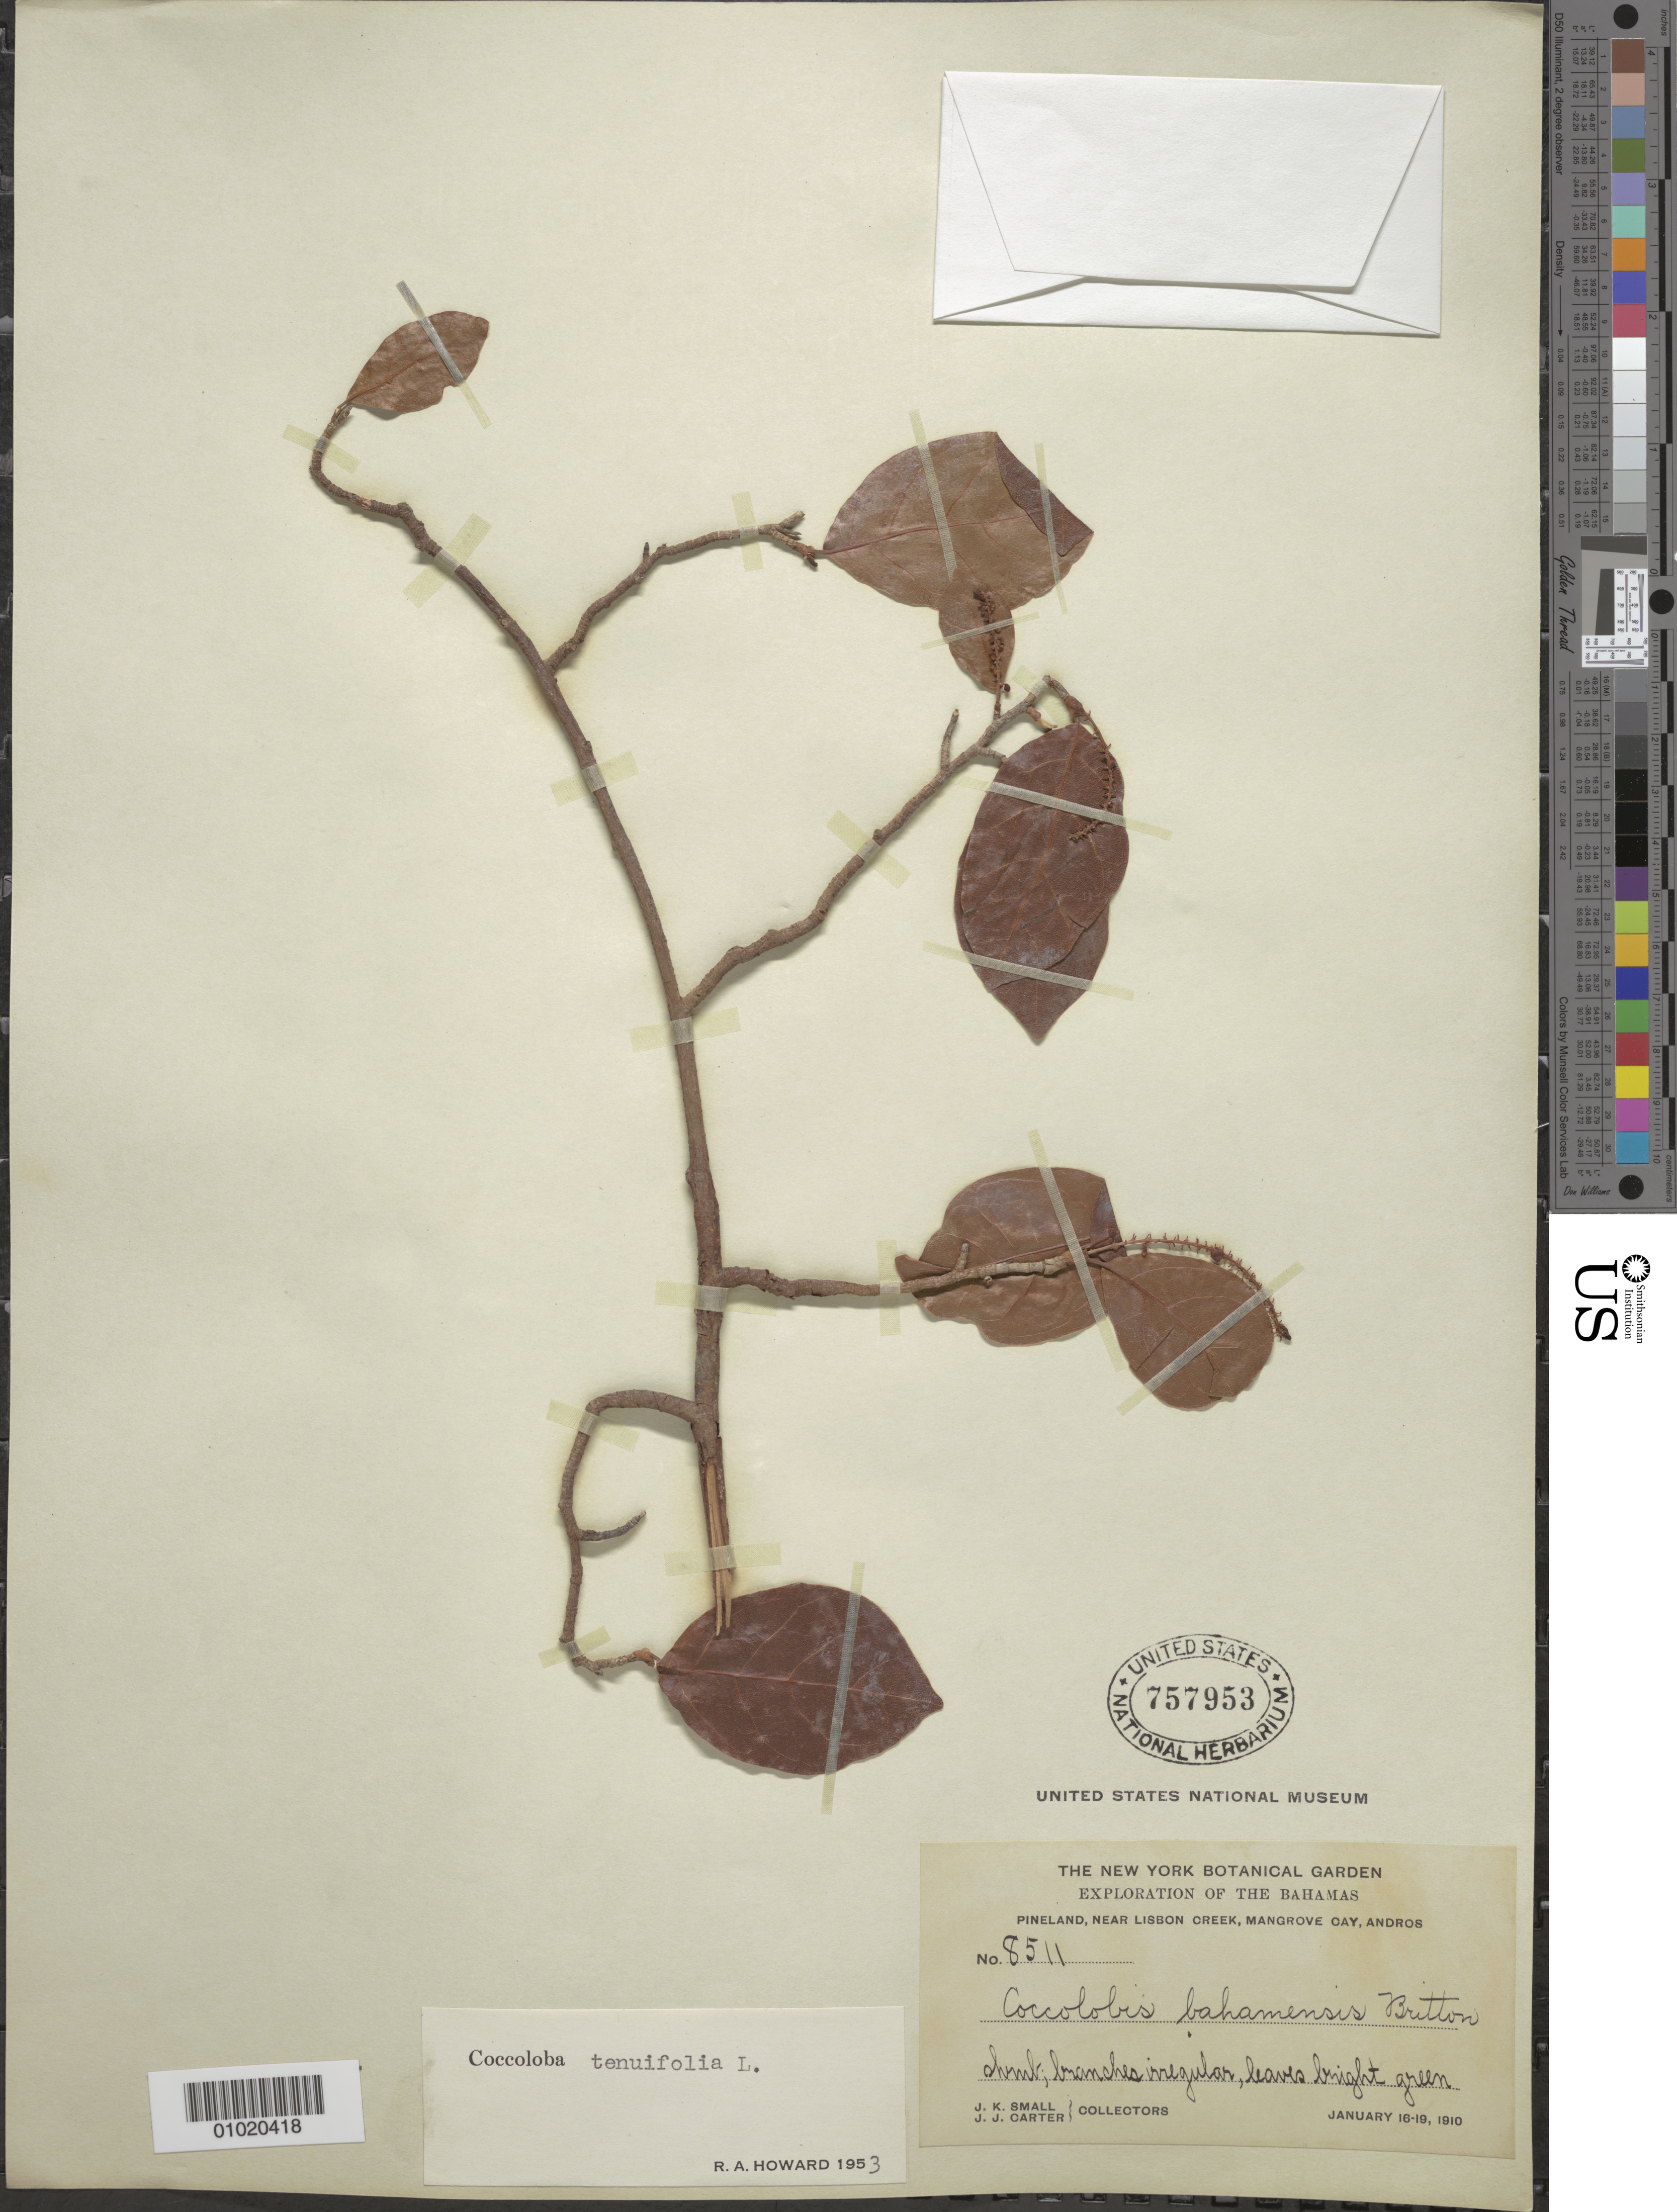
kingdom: Plantae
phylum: Tracheophyta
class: Magnoliopsida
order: Caryophyllales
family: Polygonaceae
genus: Coccoloba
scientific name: Coccoloba tenuifolia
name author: L.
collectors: J. K. Small & J. J. Carter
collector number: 8511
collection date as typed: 16 Jan 1910 to 19 Jan 1910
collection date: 1910-01-16/1910-01-19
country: Bahamas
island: Andros I.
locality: Pineland, near Lisbon Creek, Mangrove Cay.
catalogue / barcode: US 757953